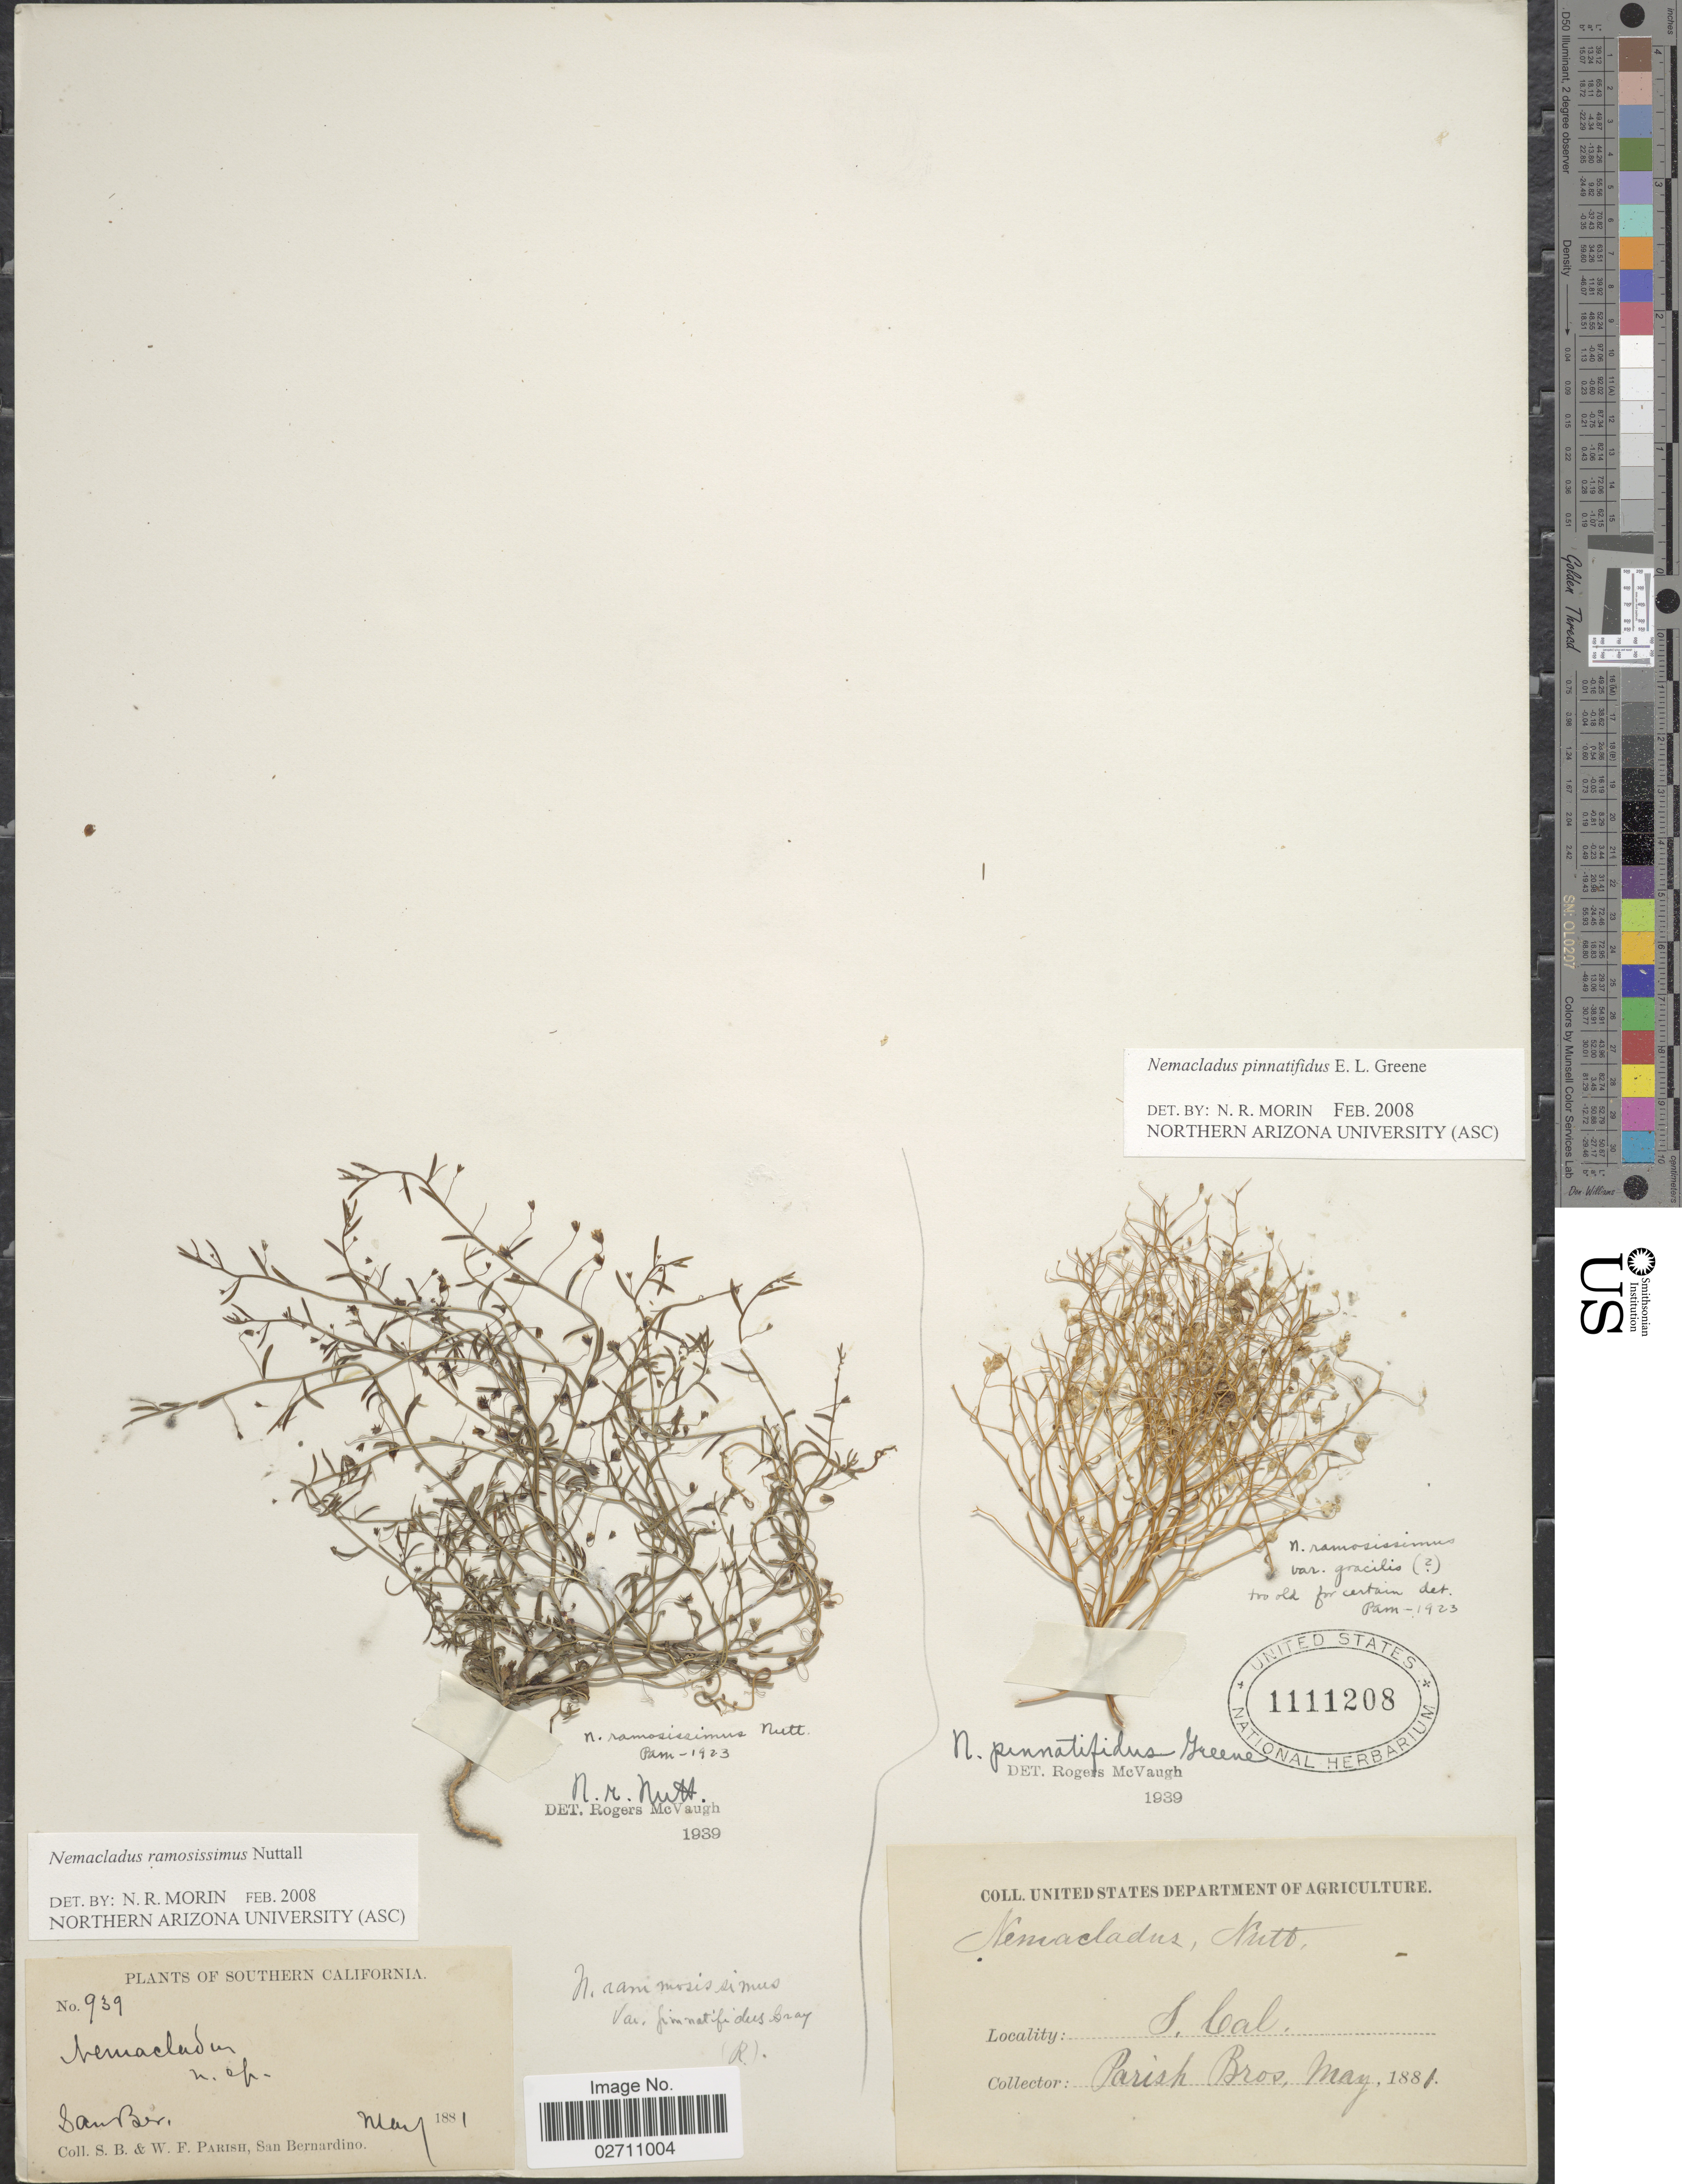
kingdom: Plantae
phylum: Tracheophyta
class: Magnoliopsida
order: Asterales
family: Campanulaceae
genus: Nemacladus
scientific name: Nemacladus pinnatifidus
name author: S.W. Greene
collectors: S. B. Parish & W. F. Parish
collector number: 939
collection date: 1881-05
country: United States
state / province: California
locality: S. Cal. Southern California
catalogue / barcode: US 1111208